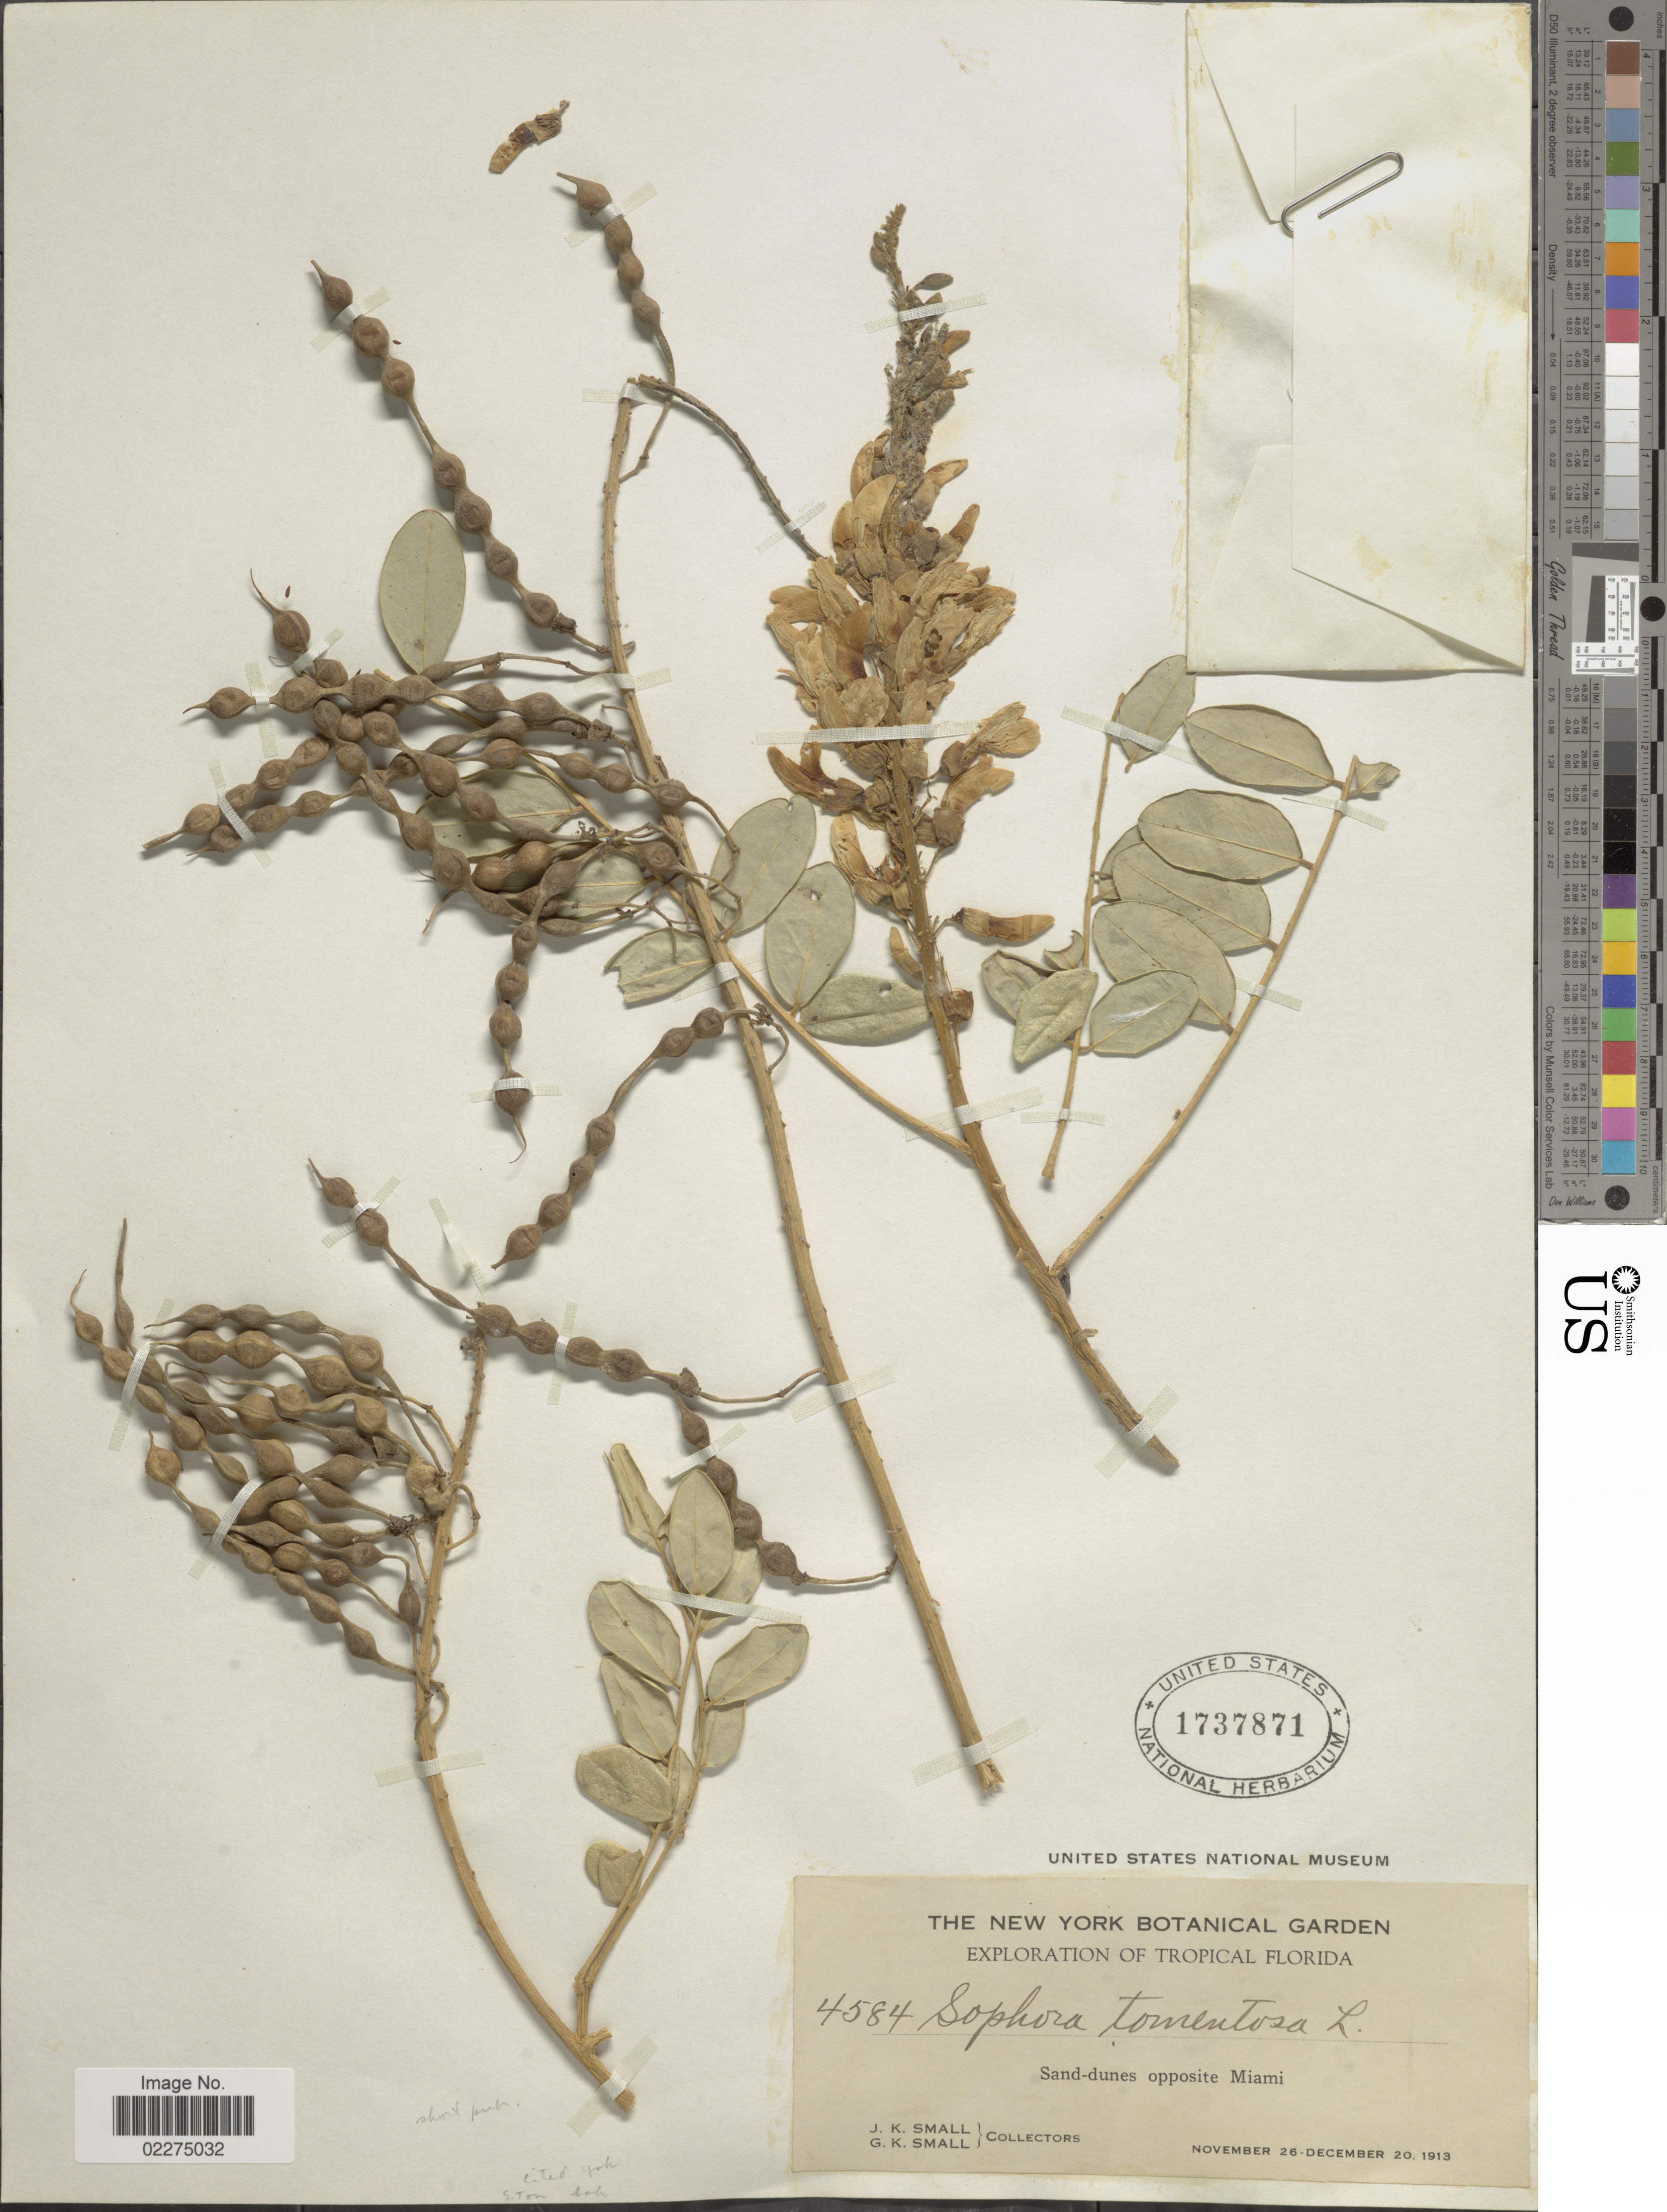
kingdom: Plantae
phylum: Tracheophyta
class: Magnoliopsida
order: Fabales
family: Fabaceae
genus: Sophora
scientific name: Sophora tomentosa var. truncata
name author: Torr. & A. Gray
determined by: Strong, Mark T., (BOT), Smithsonian Institution - National Museum of Natural History (UNITED STATES)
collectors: J. K. Small & G. K. Small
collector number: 4584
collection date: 1913-11-26/1913-12-20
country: United States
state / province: Florida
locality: Tropical Florida, Sand-dunes opposite Miami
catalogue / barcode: US 1737871